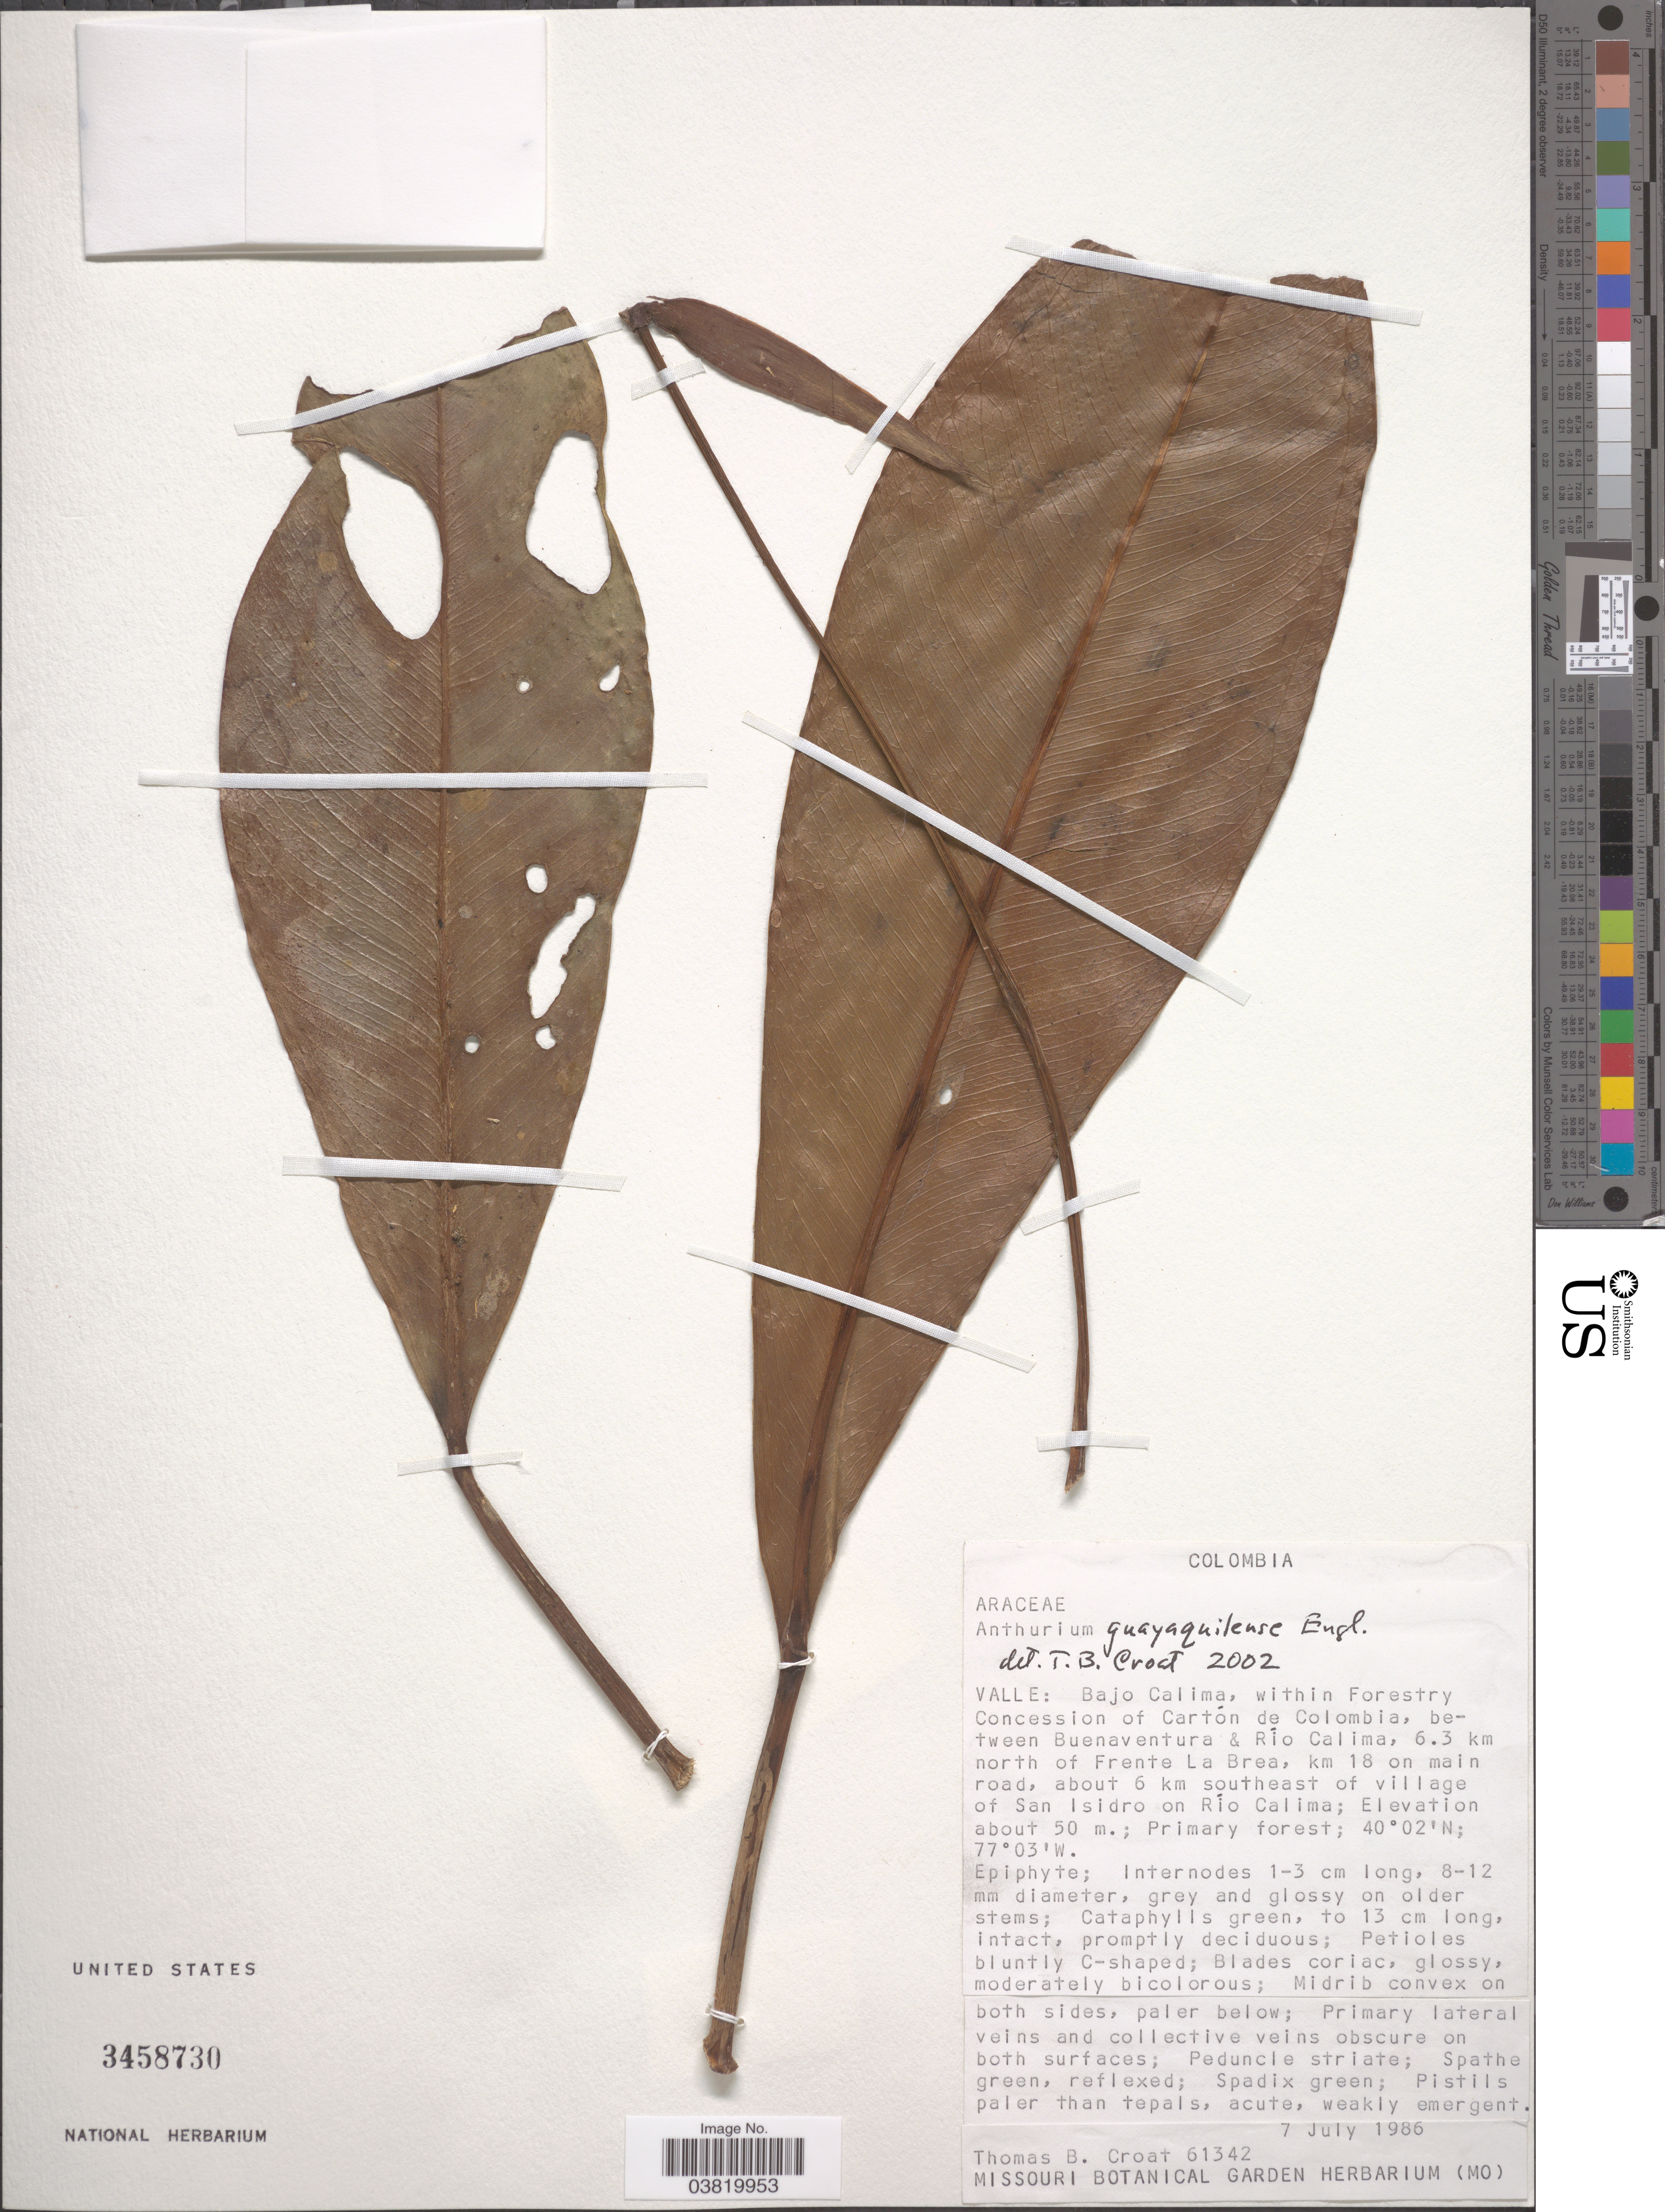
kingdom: Plantae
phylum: Tracheophyta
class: Liliopsida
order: Alismatales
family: Araceae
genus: Anthurium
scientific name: Anthurium guayaquilense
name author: Engl.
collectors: T. B. Croat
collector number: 61342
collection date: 1986-07-07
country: Colombia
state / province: Valle del Cauca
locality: Bajo Calima, within Forestry Concession of Cartón de Colombia, between Buenaventura & Río Calima, 6.3 km north of Frente La Brea, km 18 on main road, about 6 km southeast of village of San Isidro on Río Calima.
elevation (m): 50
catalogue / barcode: US 3458730